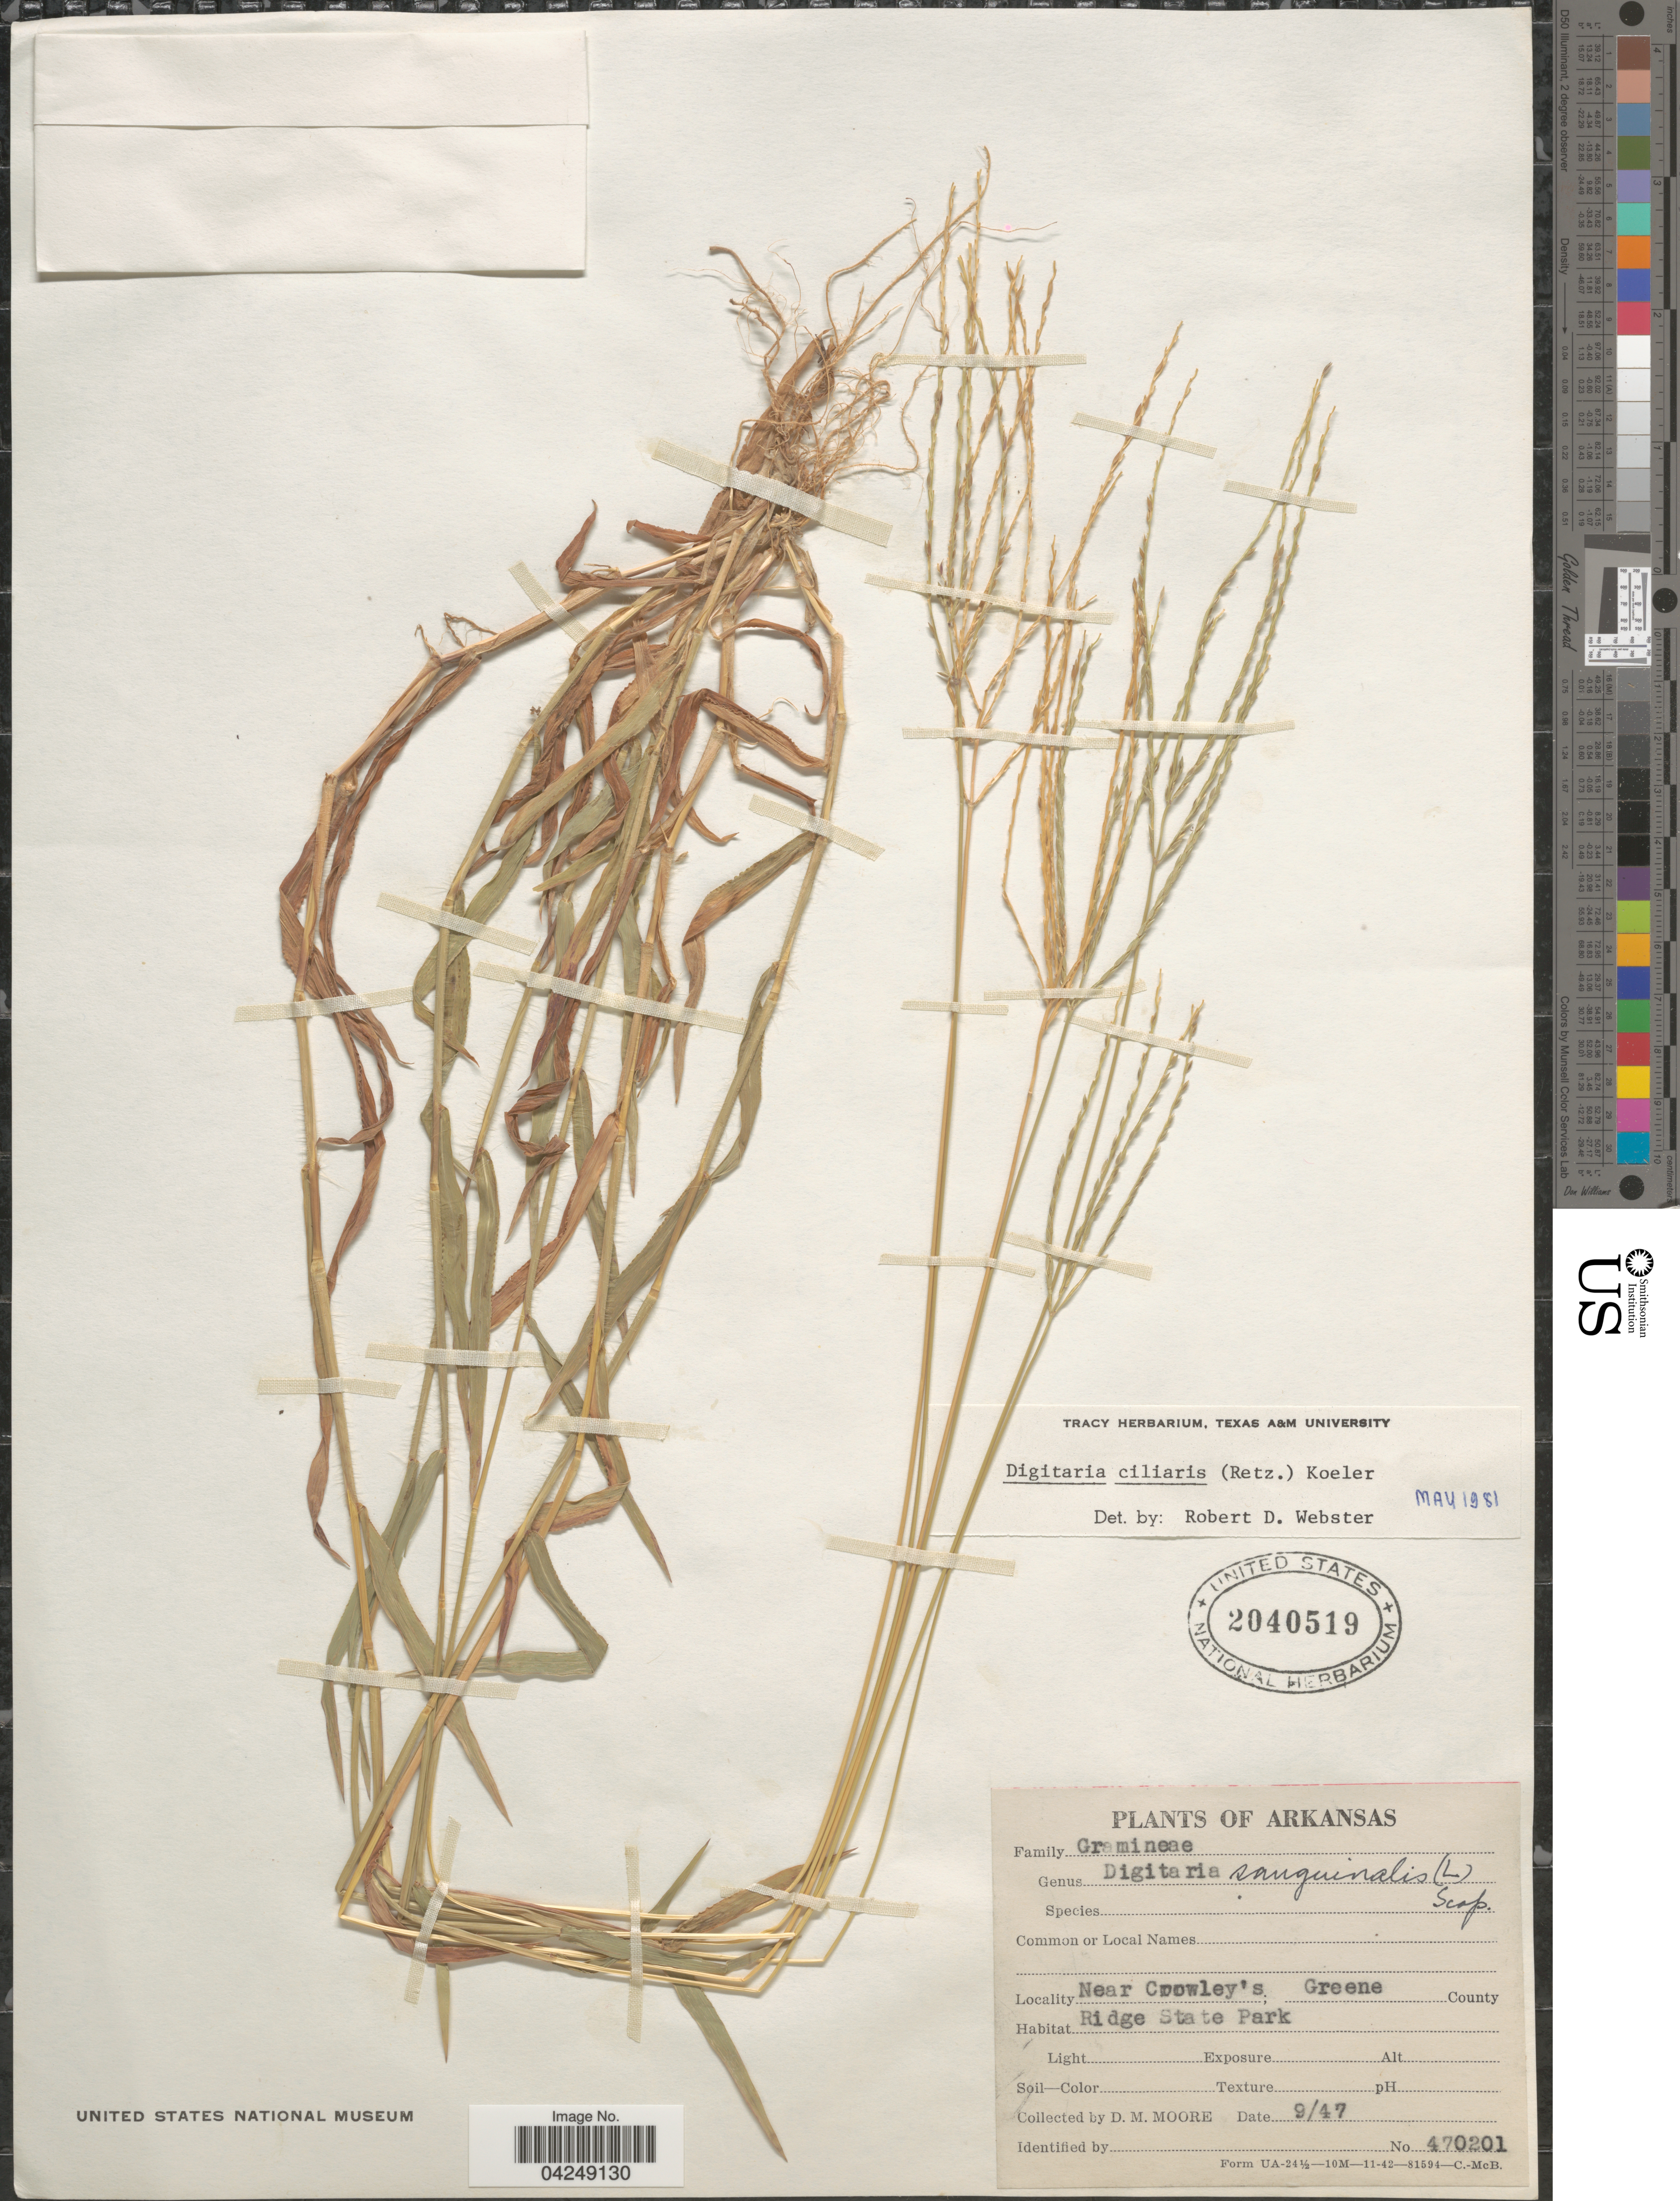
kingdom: Plantae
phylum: Tracheophyta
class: Liliopsida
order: Poales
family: Poaceae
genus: Digitaria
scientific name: Digitaria ciliaris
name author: (Retz.) Koeler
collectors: D. Moore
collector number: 470201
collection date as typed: Transcribed d/m/y: /9/47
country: United States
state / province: Arkansas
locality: Near Crowley's Greene County. Ridge State Park.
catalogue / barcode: US 2040519